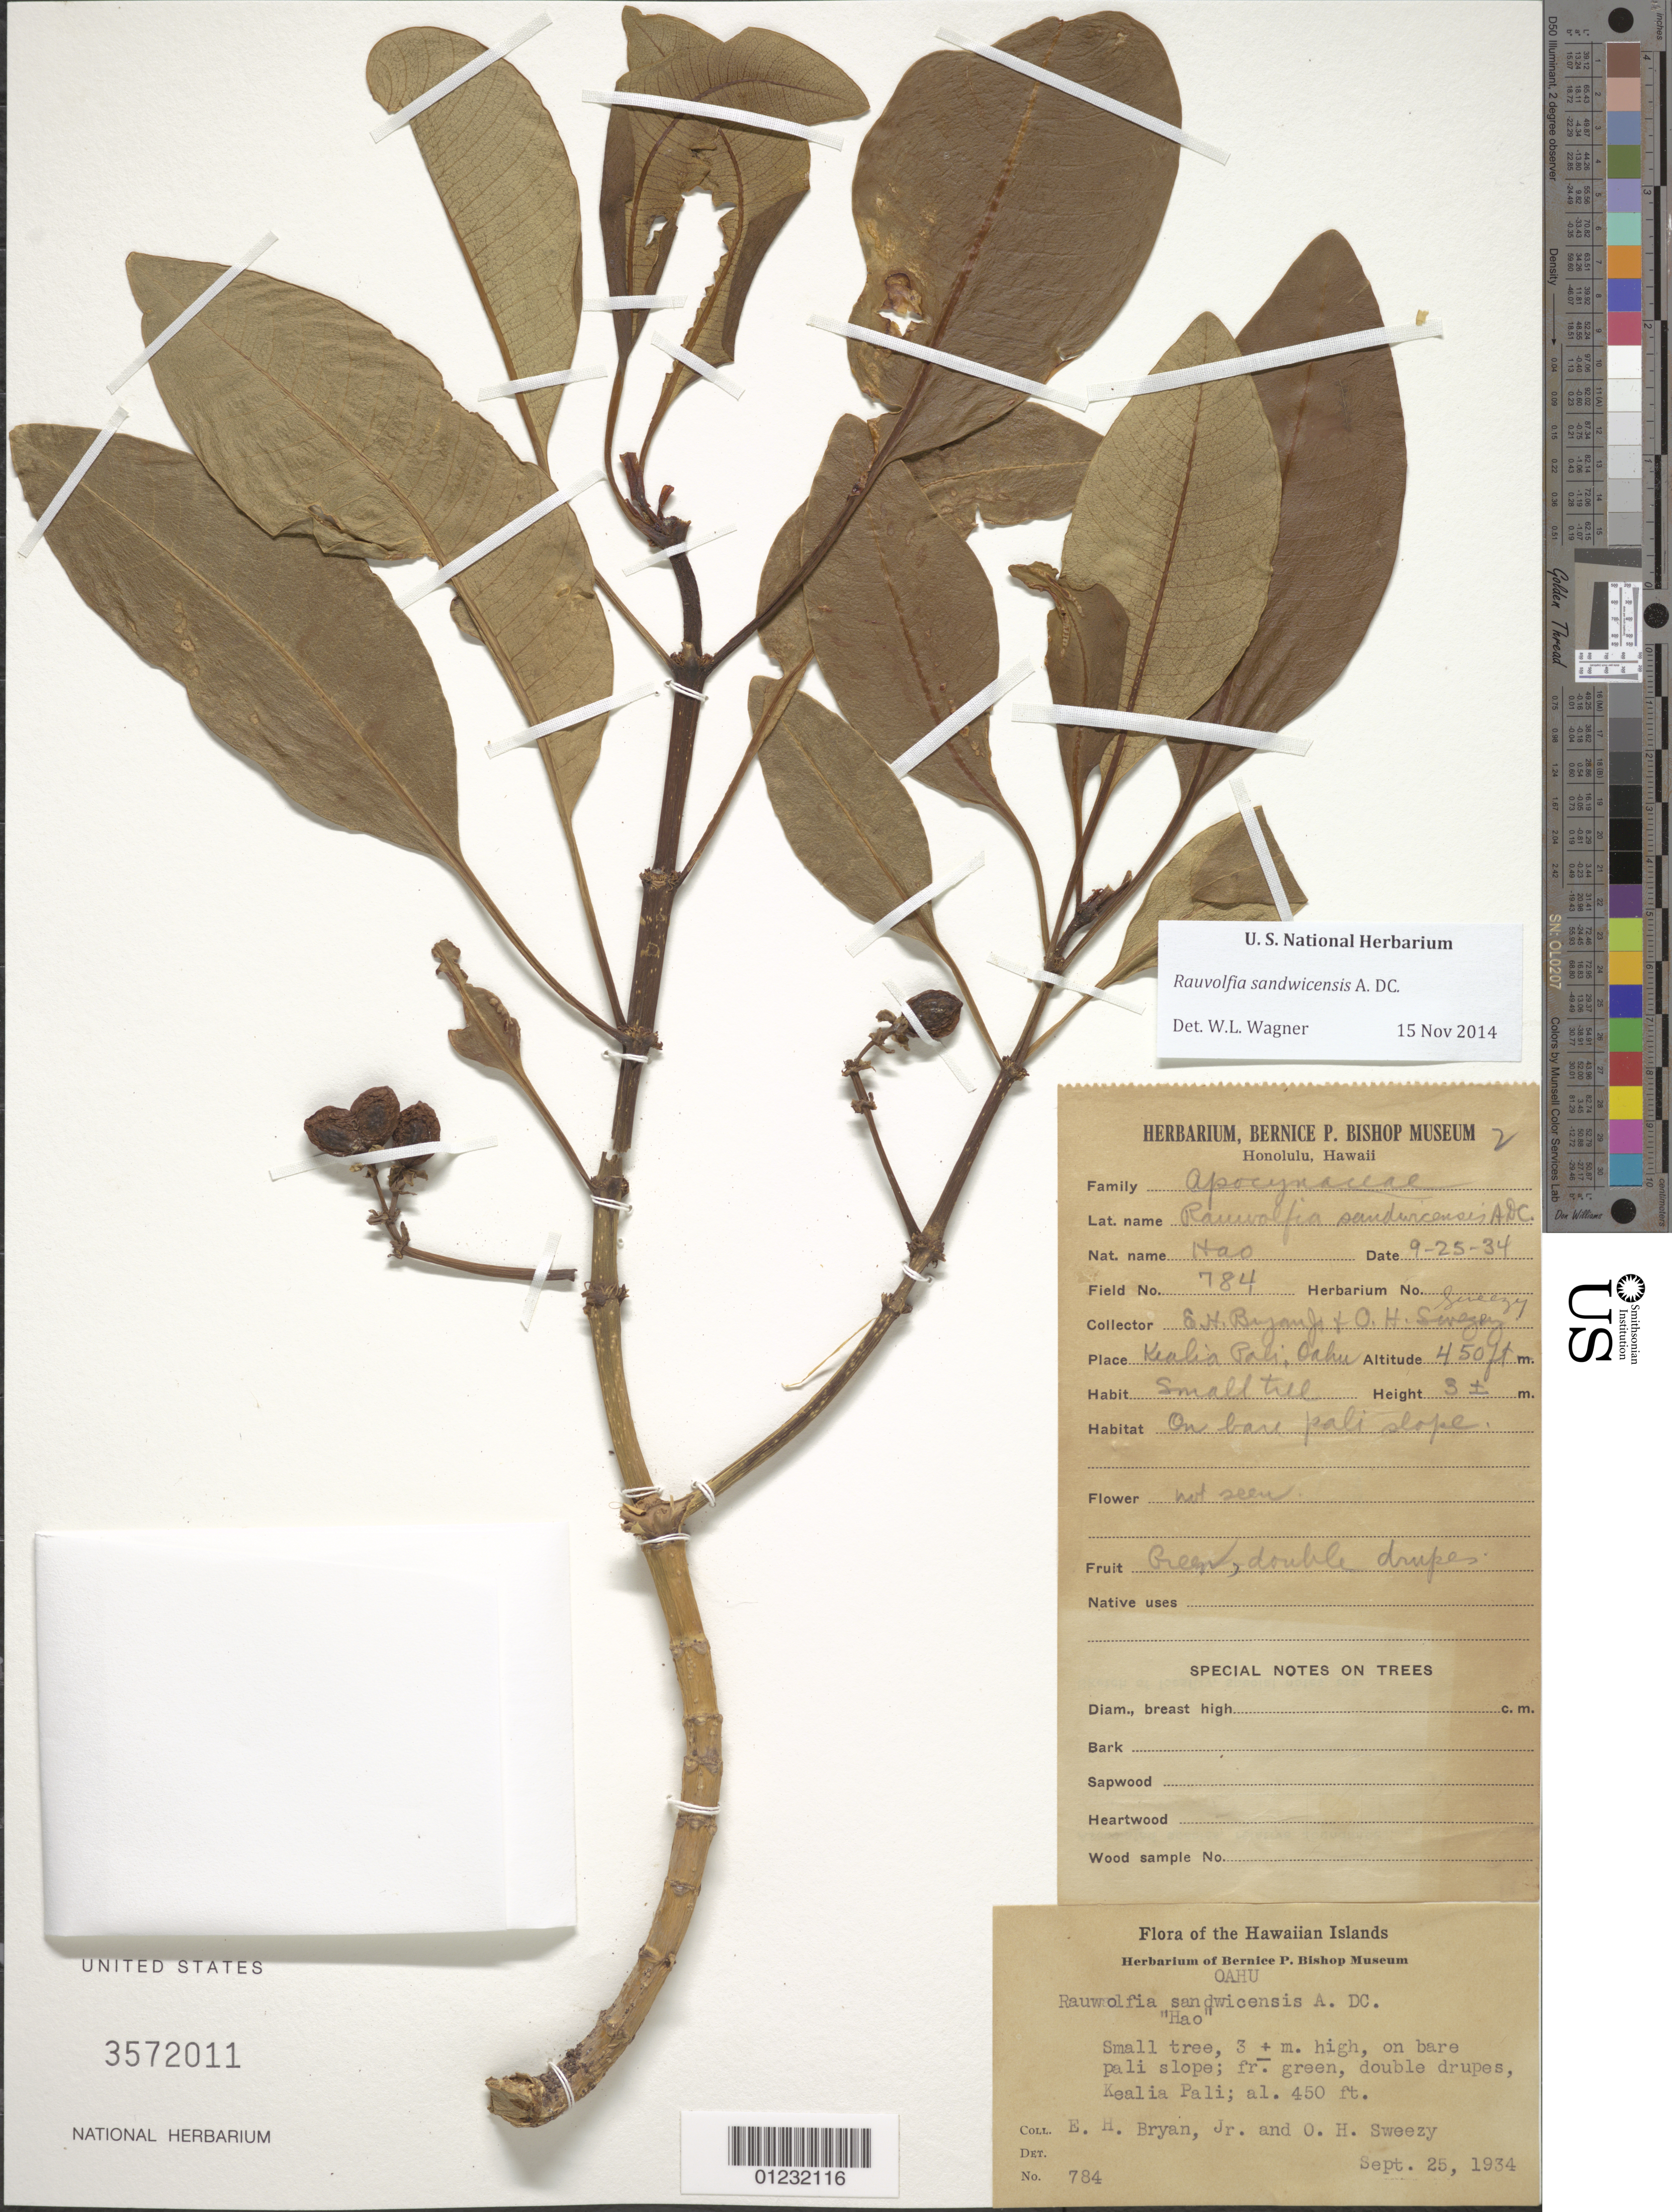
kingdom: Plantae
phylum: Tracheophyta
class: Magnoliopsida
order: Gentianales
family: Apocynaceae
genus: Rauvolfia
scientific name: Rauvolfia sandwicensis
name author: A. DC.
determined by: Wagner, W. L., (BOT), Smithsonian Institution - National Museum of Natural History (UNITED STATES)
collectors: E. Bryan Jr. & O. Sweezy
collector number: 784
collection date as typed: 25 Sep 1934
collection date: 1934-09-25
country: United States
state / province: Hawaii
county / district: Honolulu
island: Oahu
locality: Kualia Pali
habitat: On bare pali slope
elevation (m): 137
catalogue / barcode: US 3572011